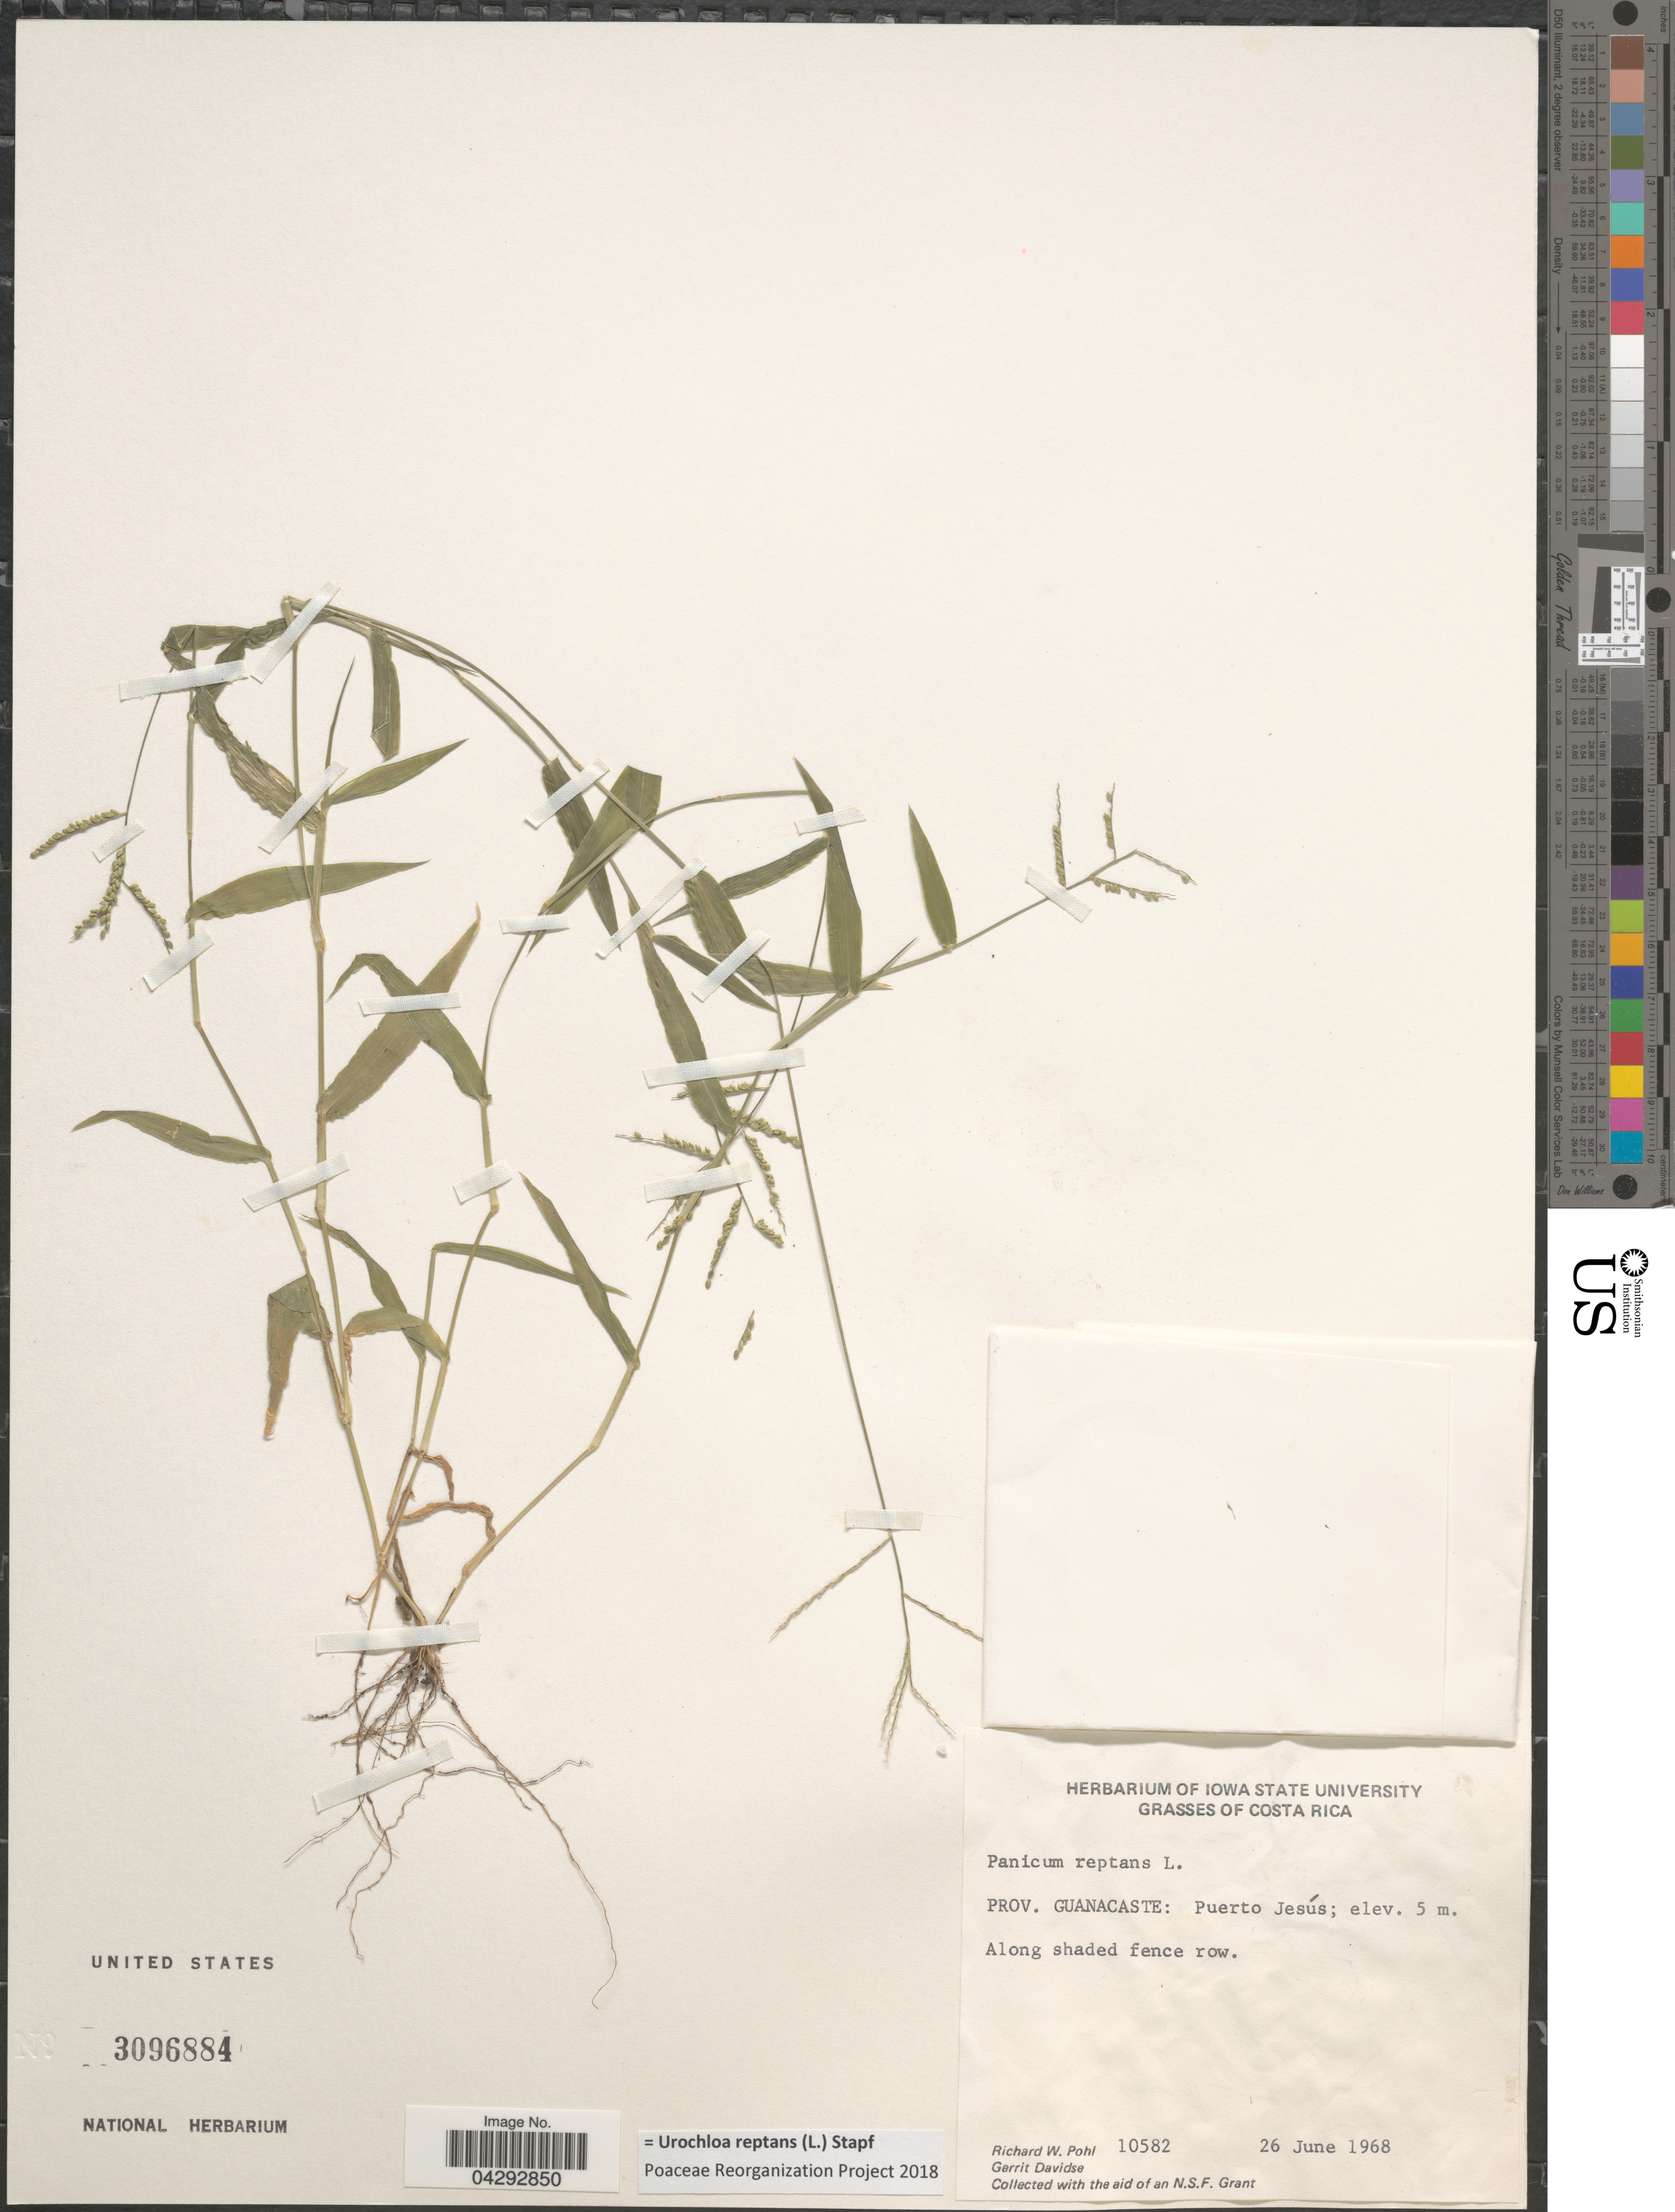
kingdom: Plantae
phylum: Tracheophyta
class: Liliopsida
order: Poales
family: Poaceae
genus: Urochloa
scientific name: Urochloa reptans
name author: (L.) Stapf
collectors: R. W. Pohl & G. Davidse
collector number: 10582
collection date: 1968-06-26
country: Costa Rica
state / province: Guanacaste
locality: Puerto Jesús.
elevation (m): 5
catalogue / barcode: US 3096884